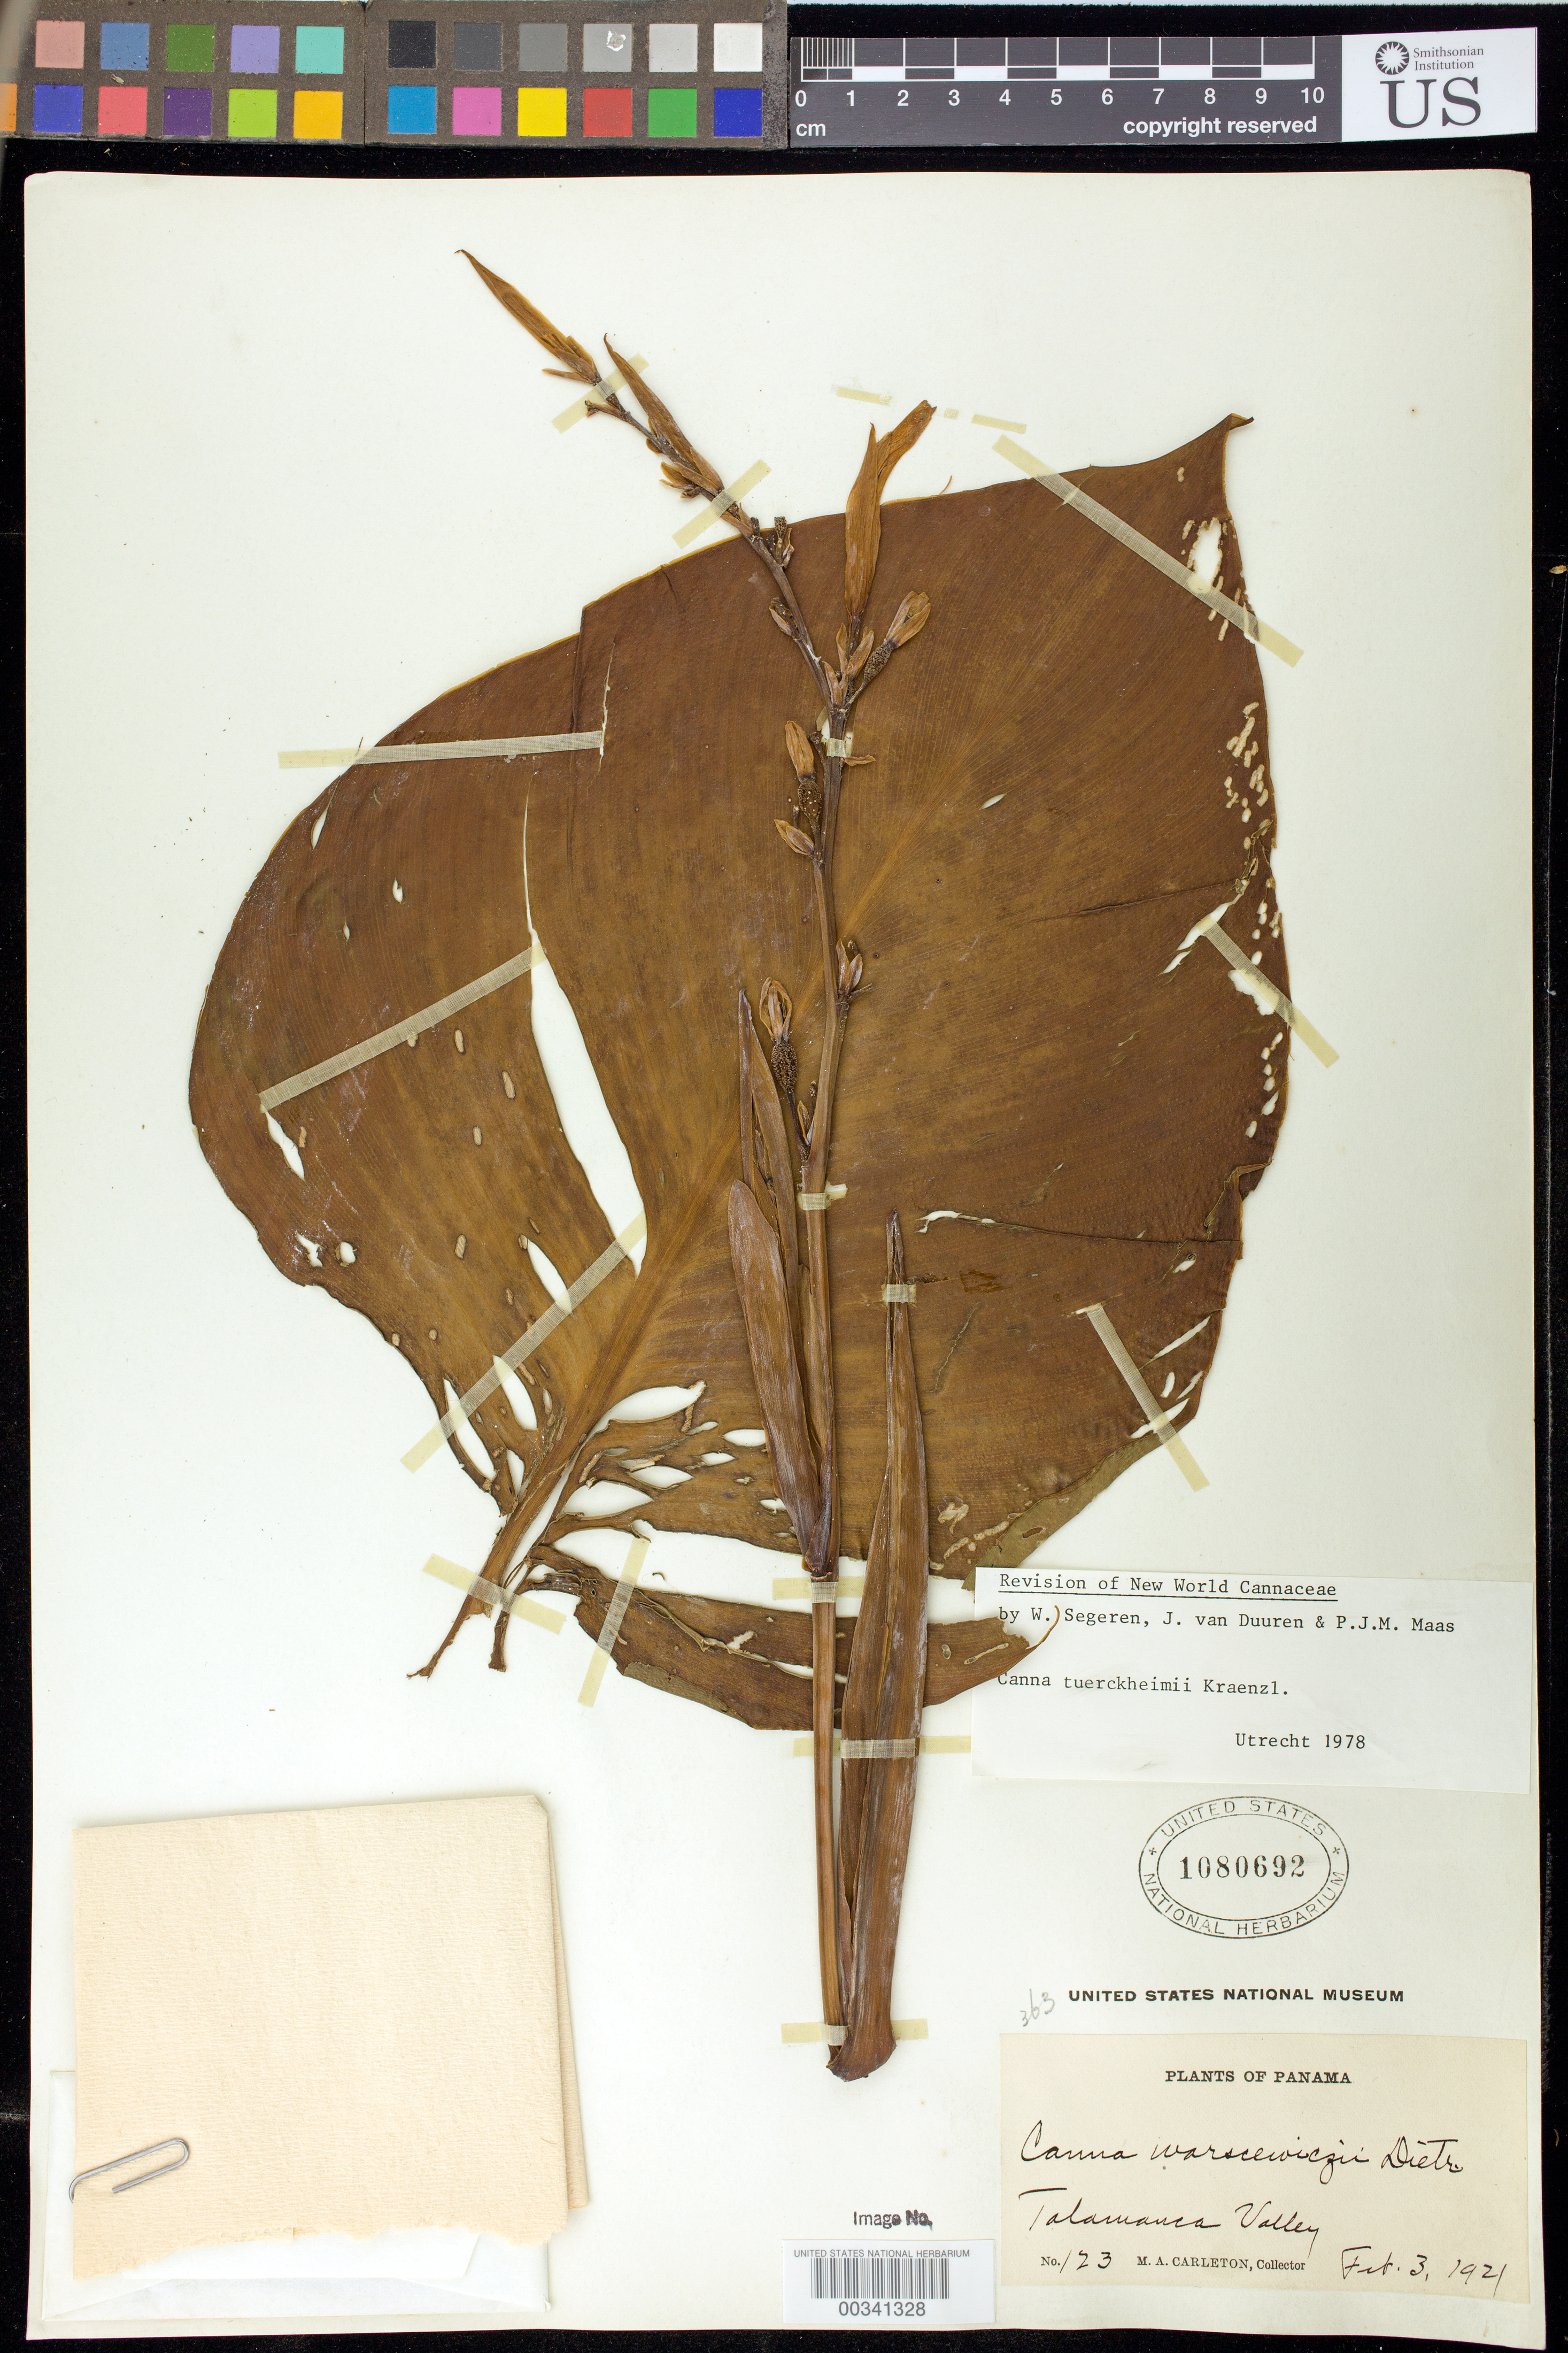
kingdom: Plantae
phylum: Tracheophyta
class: Liliopsida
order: Zingiberales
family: Cannaceae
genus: Canna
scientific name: Canna tuerckheimii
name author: Kraenzl. in Engl.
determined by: Segeren, W.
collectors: M. A. Carleton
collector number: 123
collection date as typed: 03 Feb 1921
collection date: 1921-02-03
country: Panama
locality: Talamanca Valley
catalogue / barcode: US 1080692